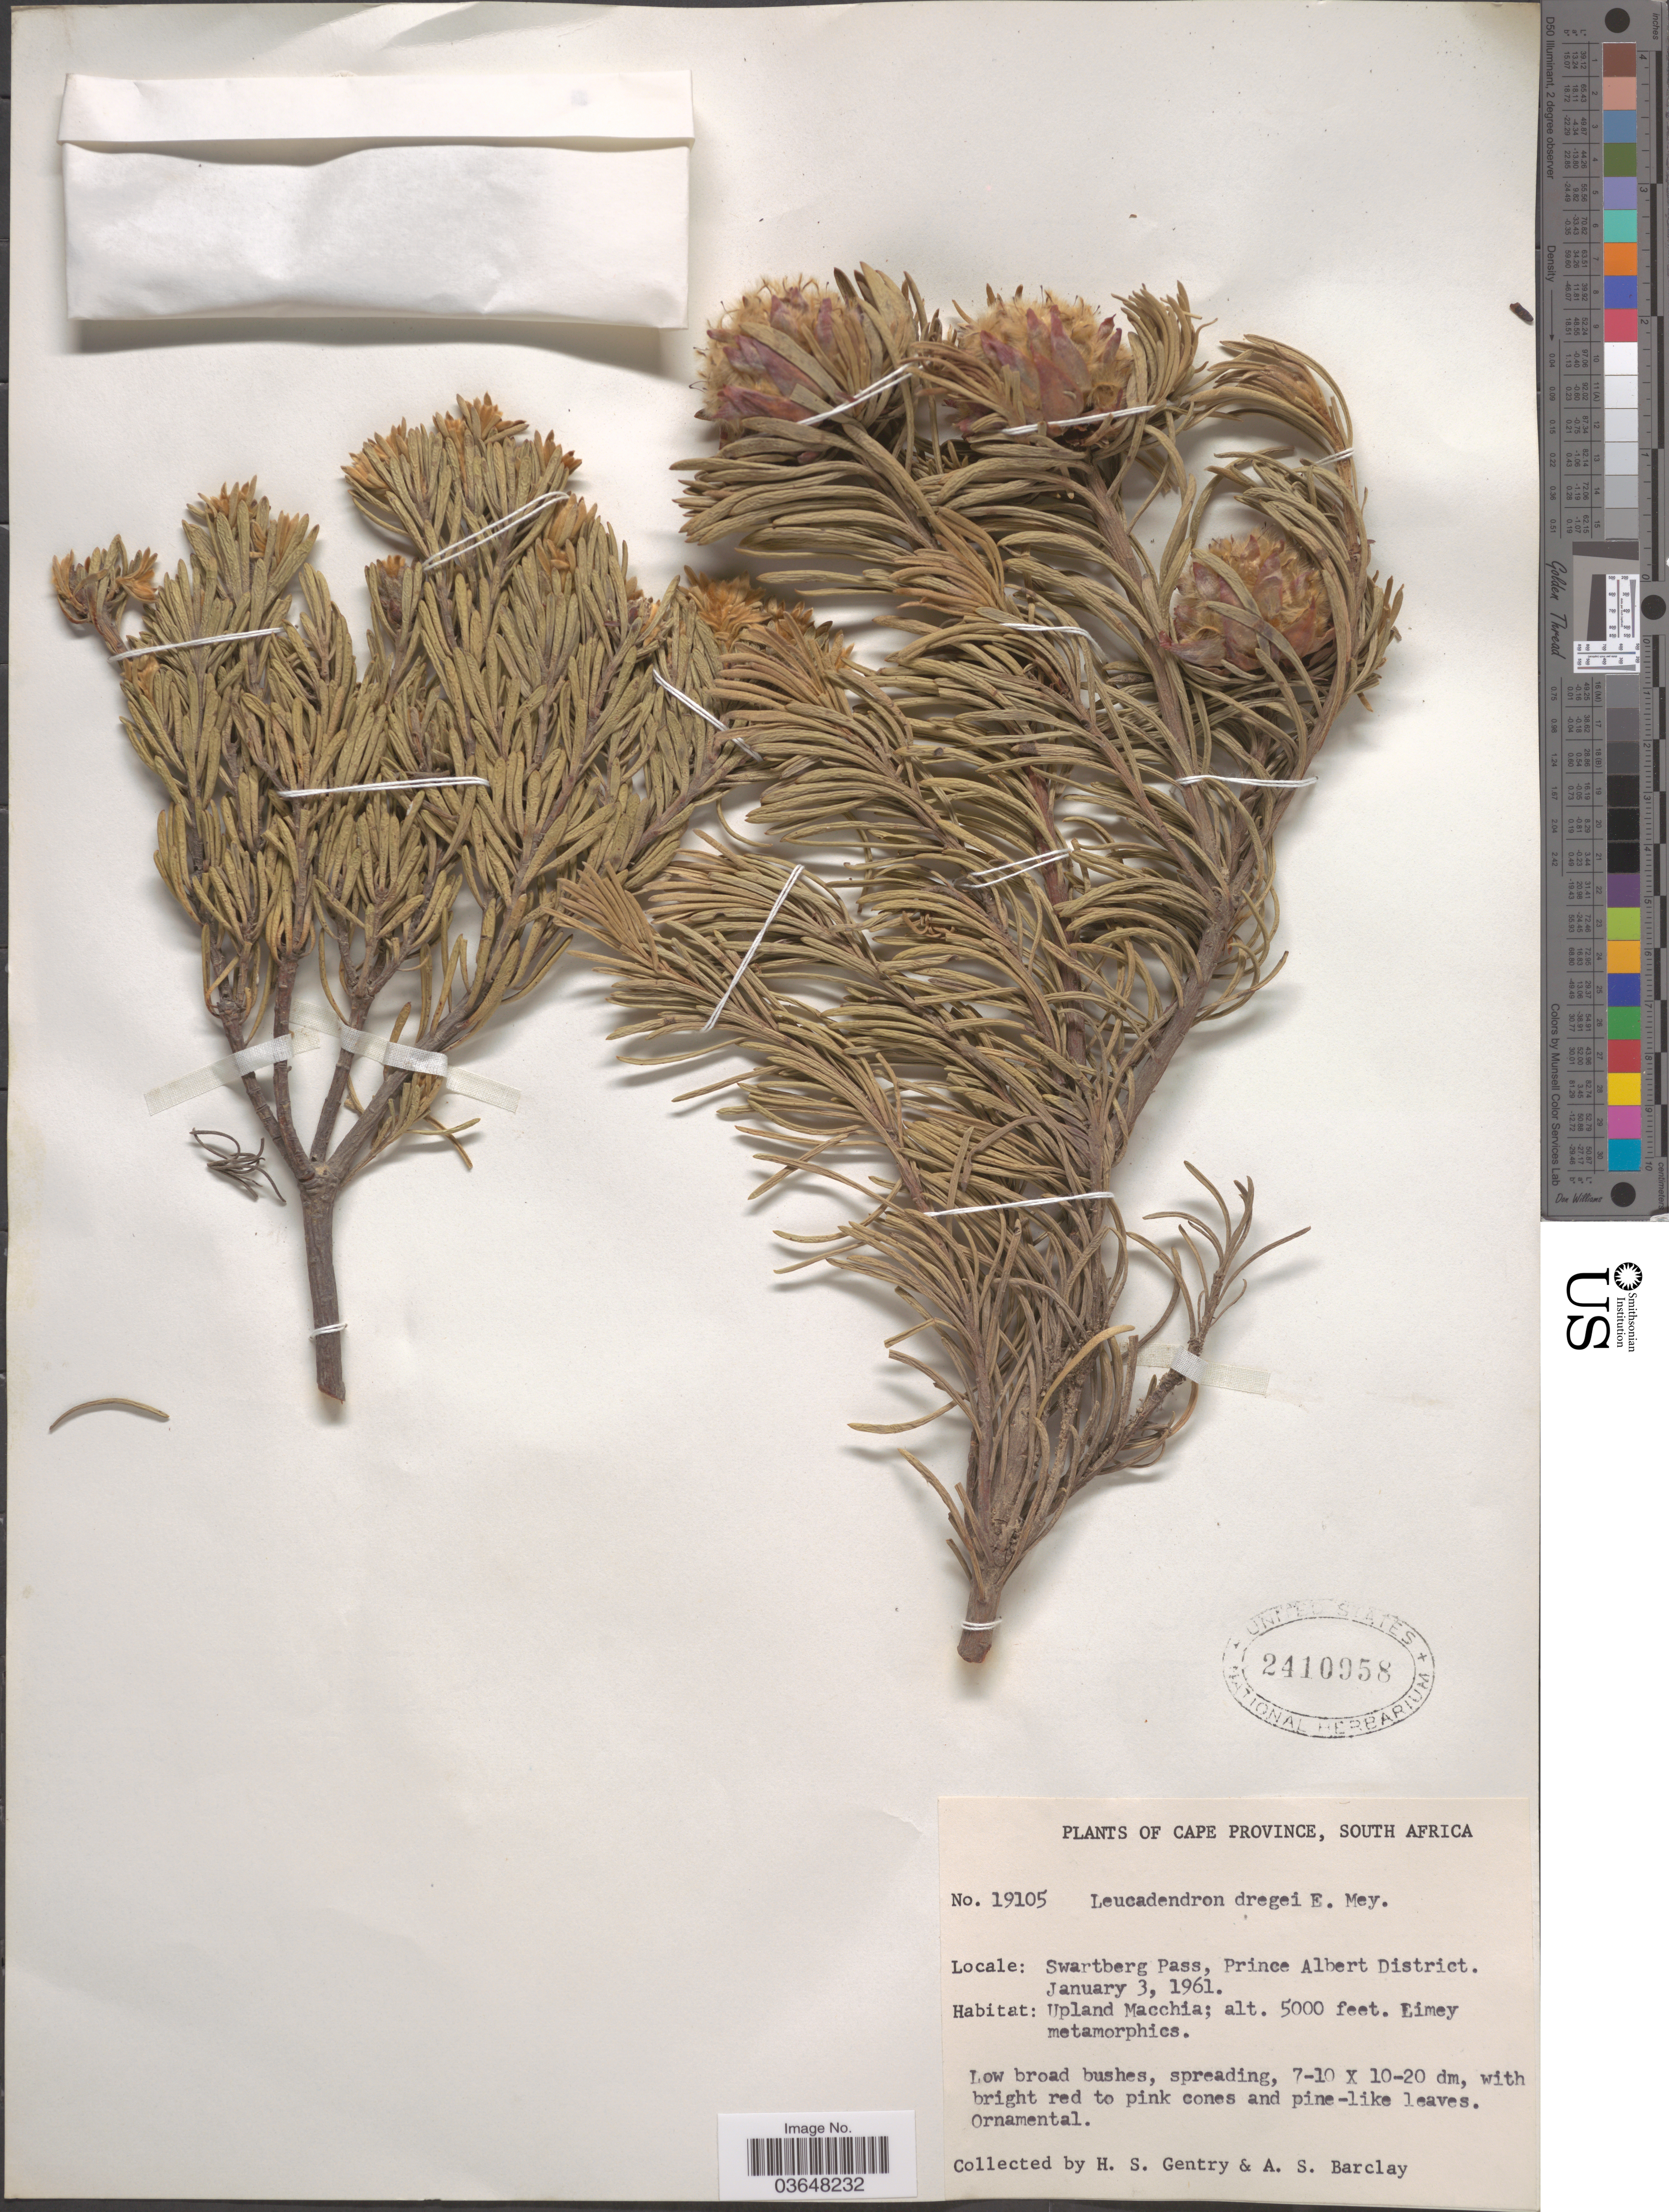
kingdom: Plantae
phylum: Tracheophyta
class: Magnoliopsida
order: Proteales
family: Proteaceae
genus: Leucadendron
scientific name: Leucadendron dregei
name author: E. Mey. ex Meisn.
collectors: H. S. Gentry & A. S. Barclay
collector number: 19105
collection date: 1961-01-03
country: South Africa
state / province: Western Cape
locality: Swartberg Pass, Prince Albert District.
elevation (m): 1524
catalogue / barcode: US 2410958